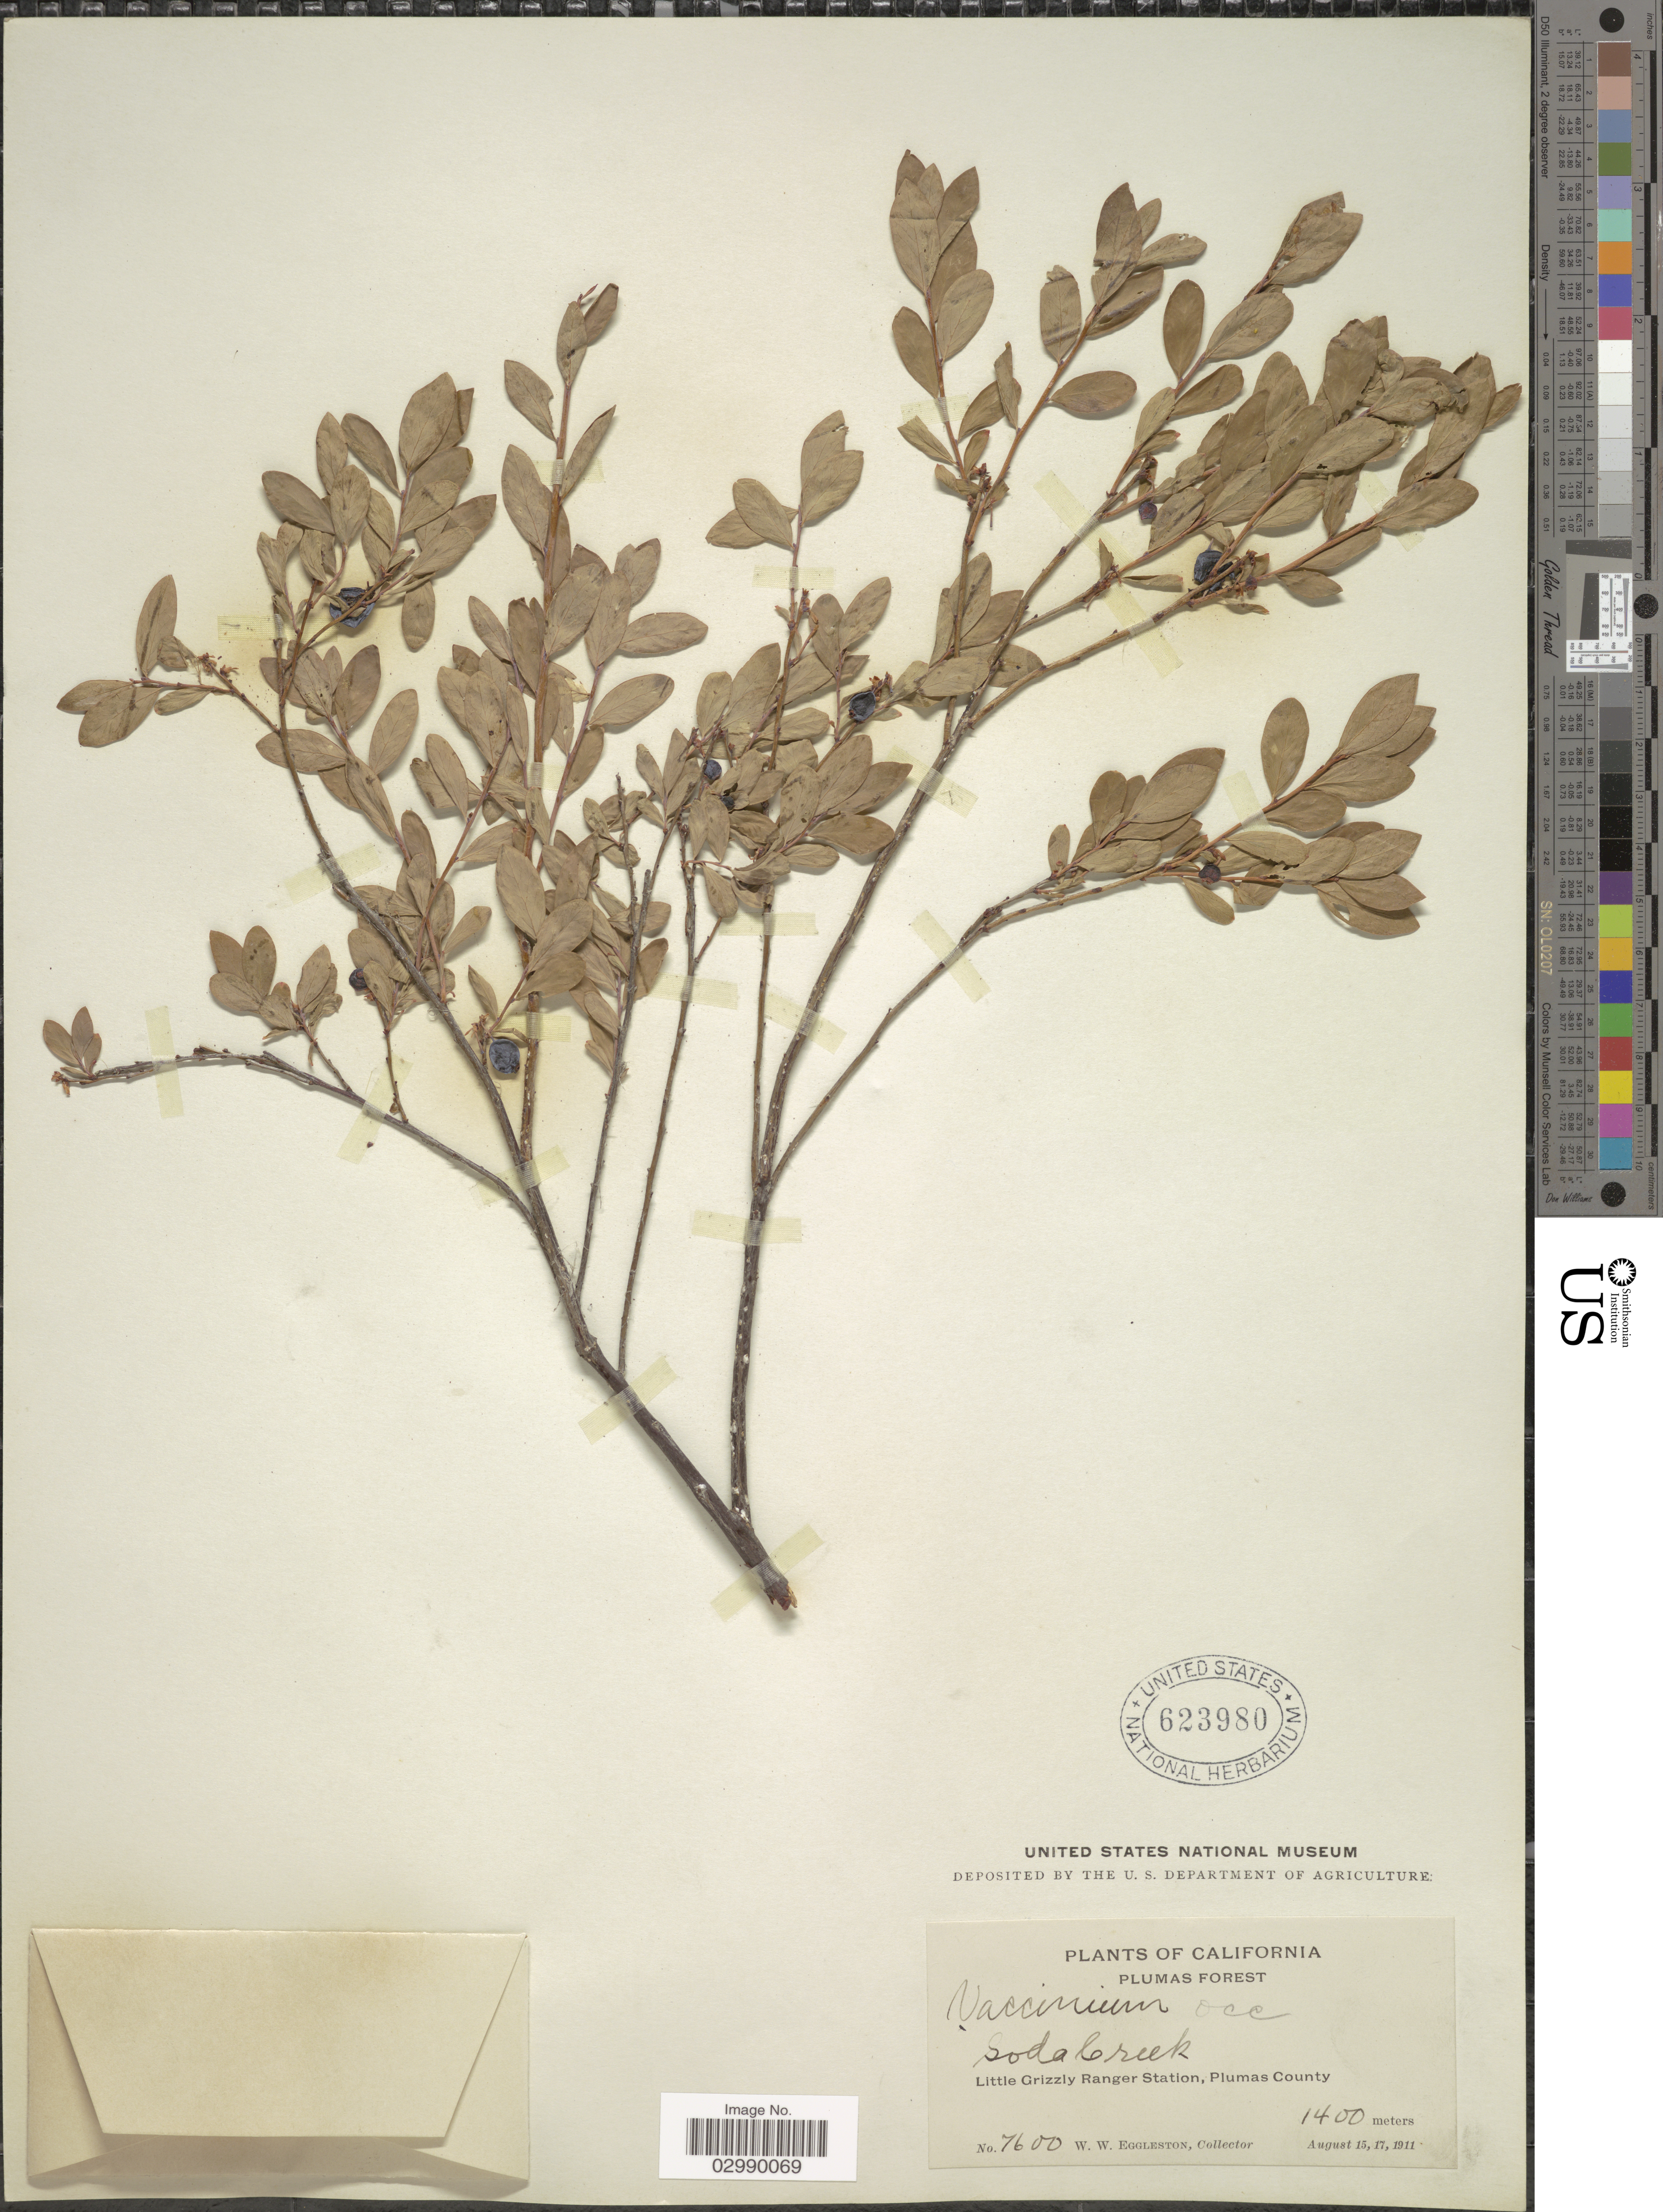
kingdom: Plantae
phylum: Tracheophyta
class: Magnoliopsida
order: Ericales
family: Ericaceae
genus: Vaccinium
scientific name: Vaccinium uliginosum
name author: L.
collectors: W. W. Eggleston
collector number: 7600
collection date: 1911-08-15/1911-08-17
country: United States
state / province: California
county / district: Plumas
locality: Plumas Forest, Soda Creek, Little Grizzly Ranger Station, Plumas County.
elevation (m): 1400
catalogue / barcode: US 623980